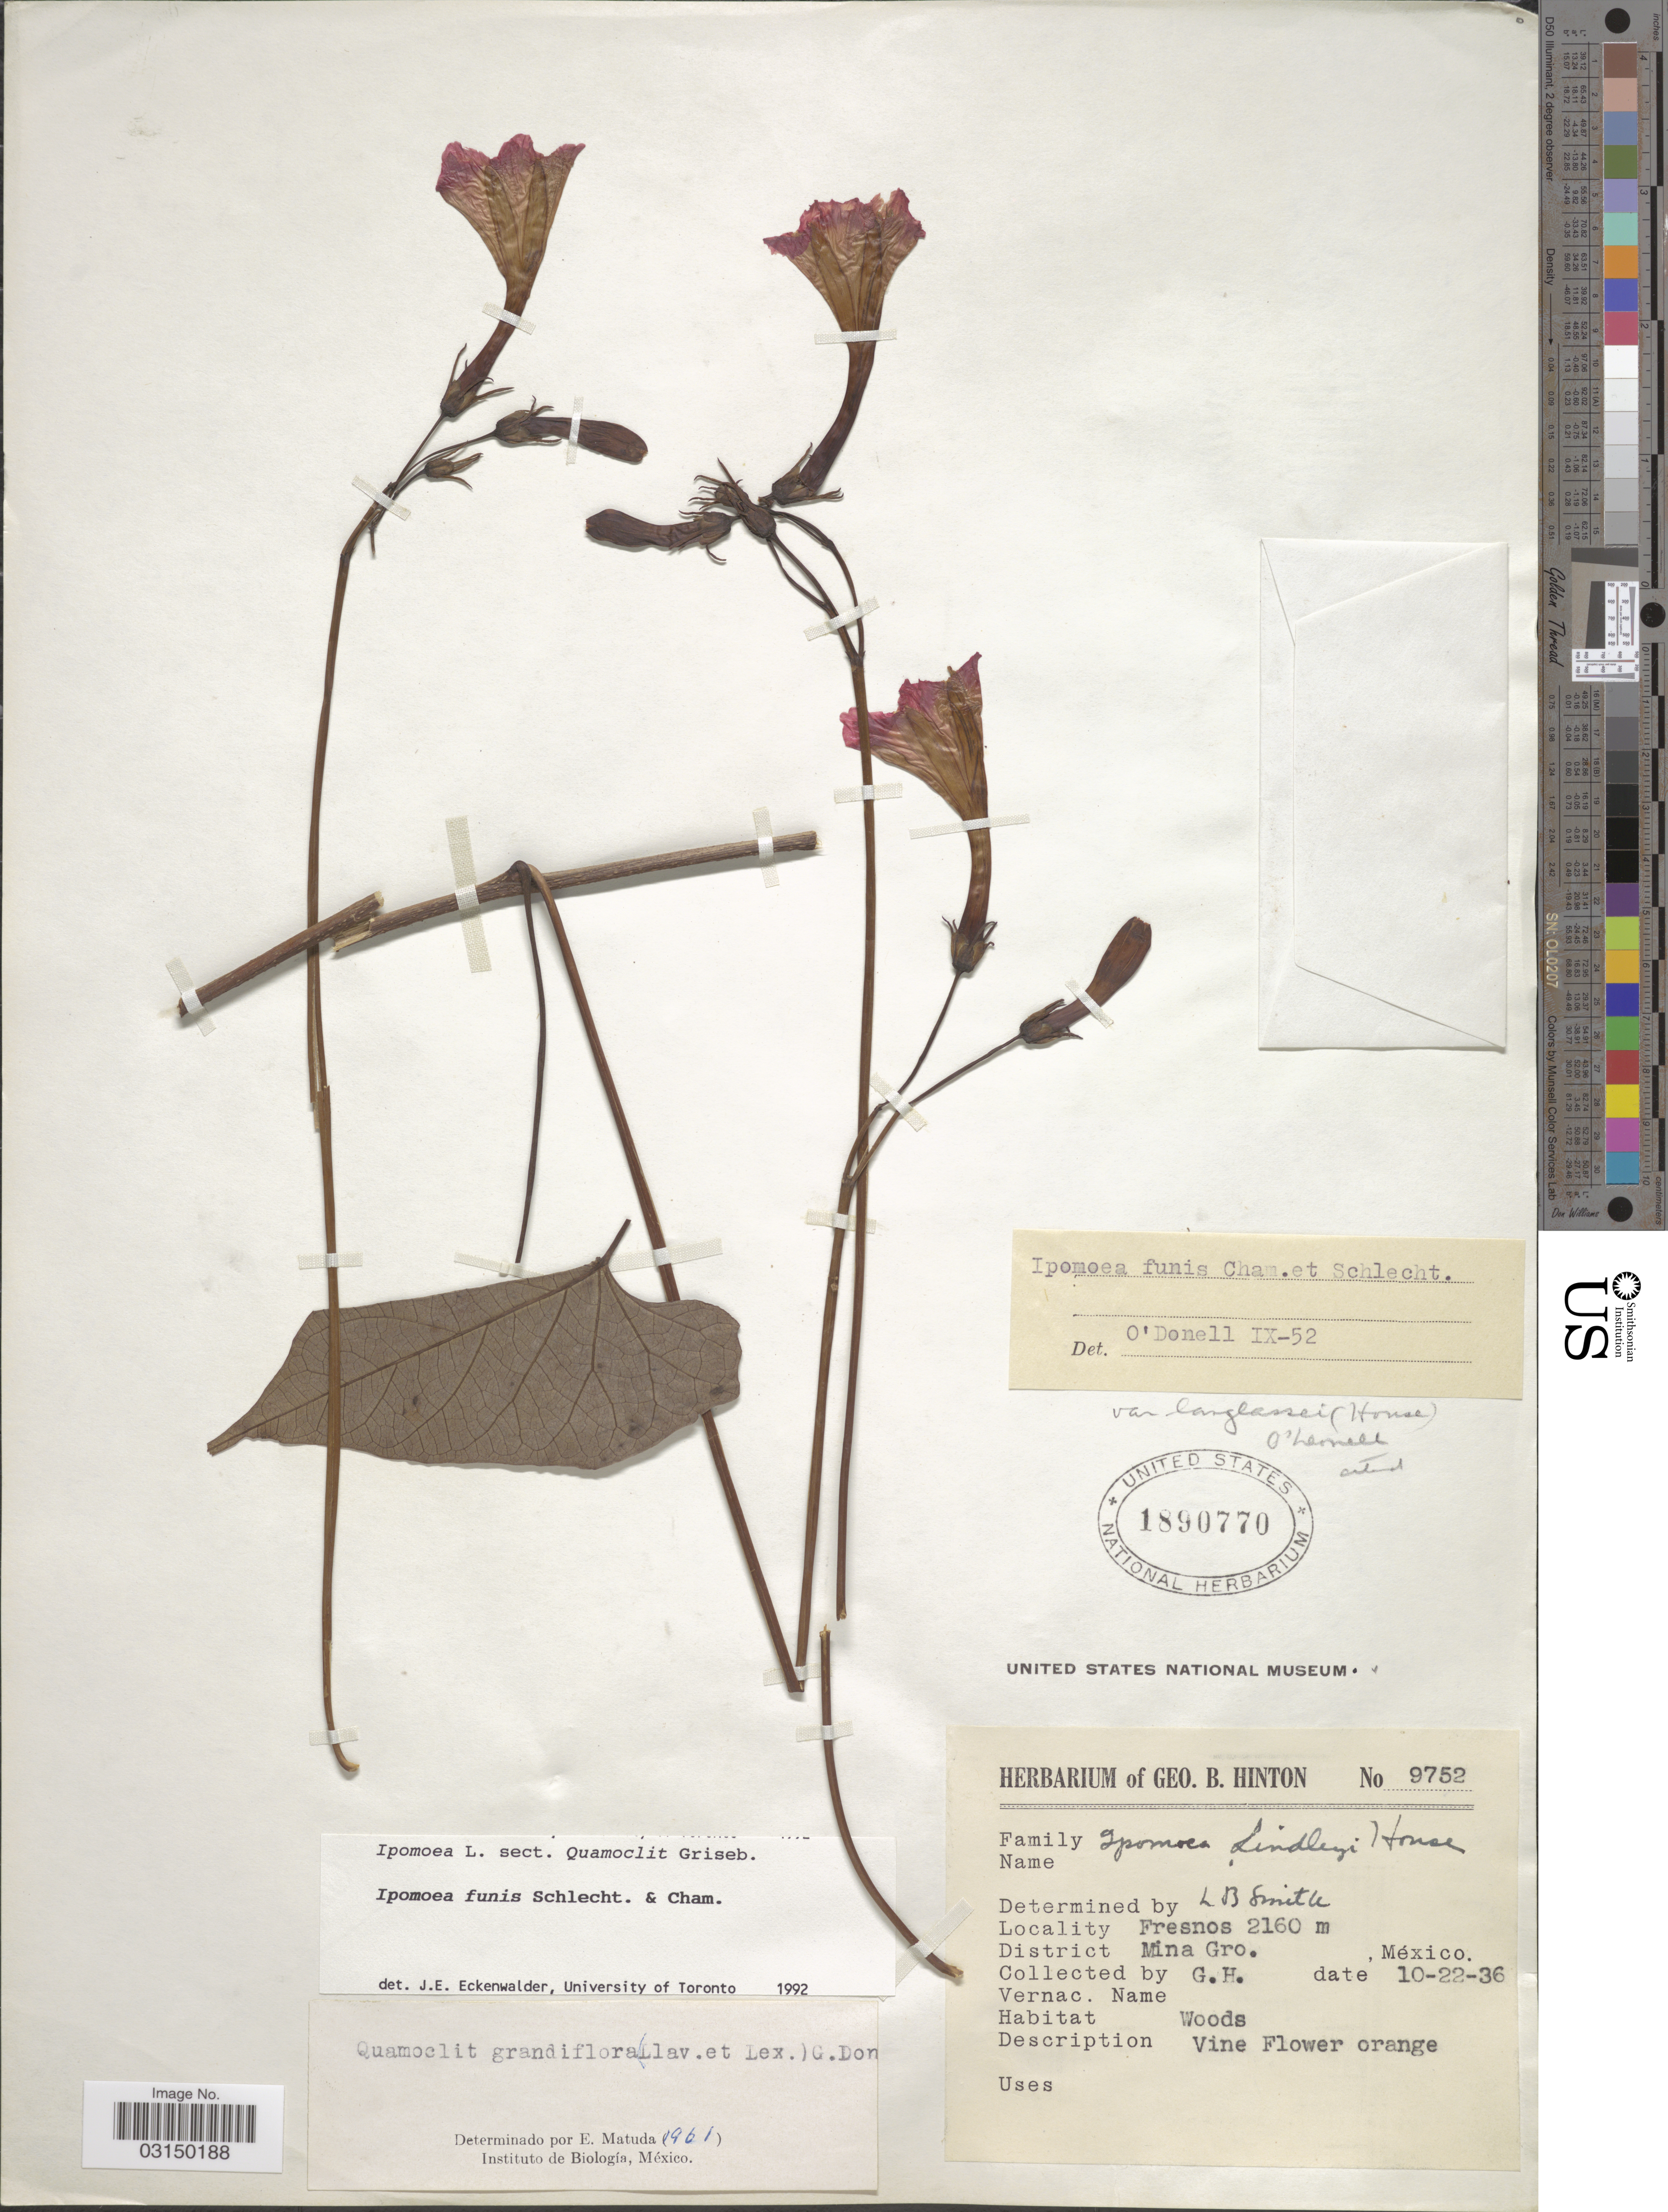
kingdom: Plantae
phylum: Tracheophyta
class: Magnoliopsida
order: Solanales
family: Convolvulaceae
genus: Ipomoea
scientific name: Ipomoea funis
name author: Schltdl. & Cham.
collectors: G. B. Hinton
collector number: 9752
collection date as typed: Transcribed d/m/y: 22/10/36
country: Mexico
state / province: Guerrero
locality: Fresnos. District Mina Gro.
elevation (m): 2160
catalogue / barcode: US 1890770